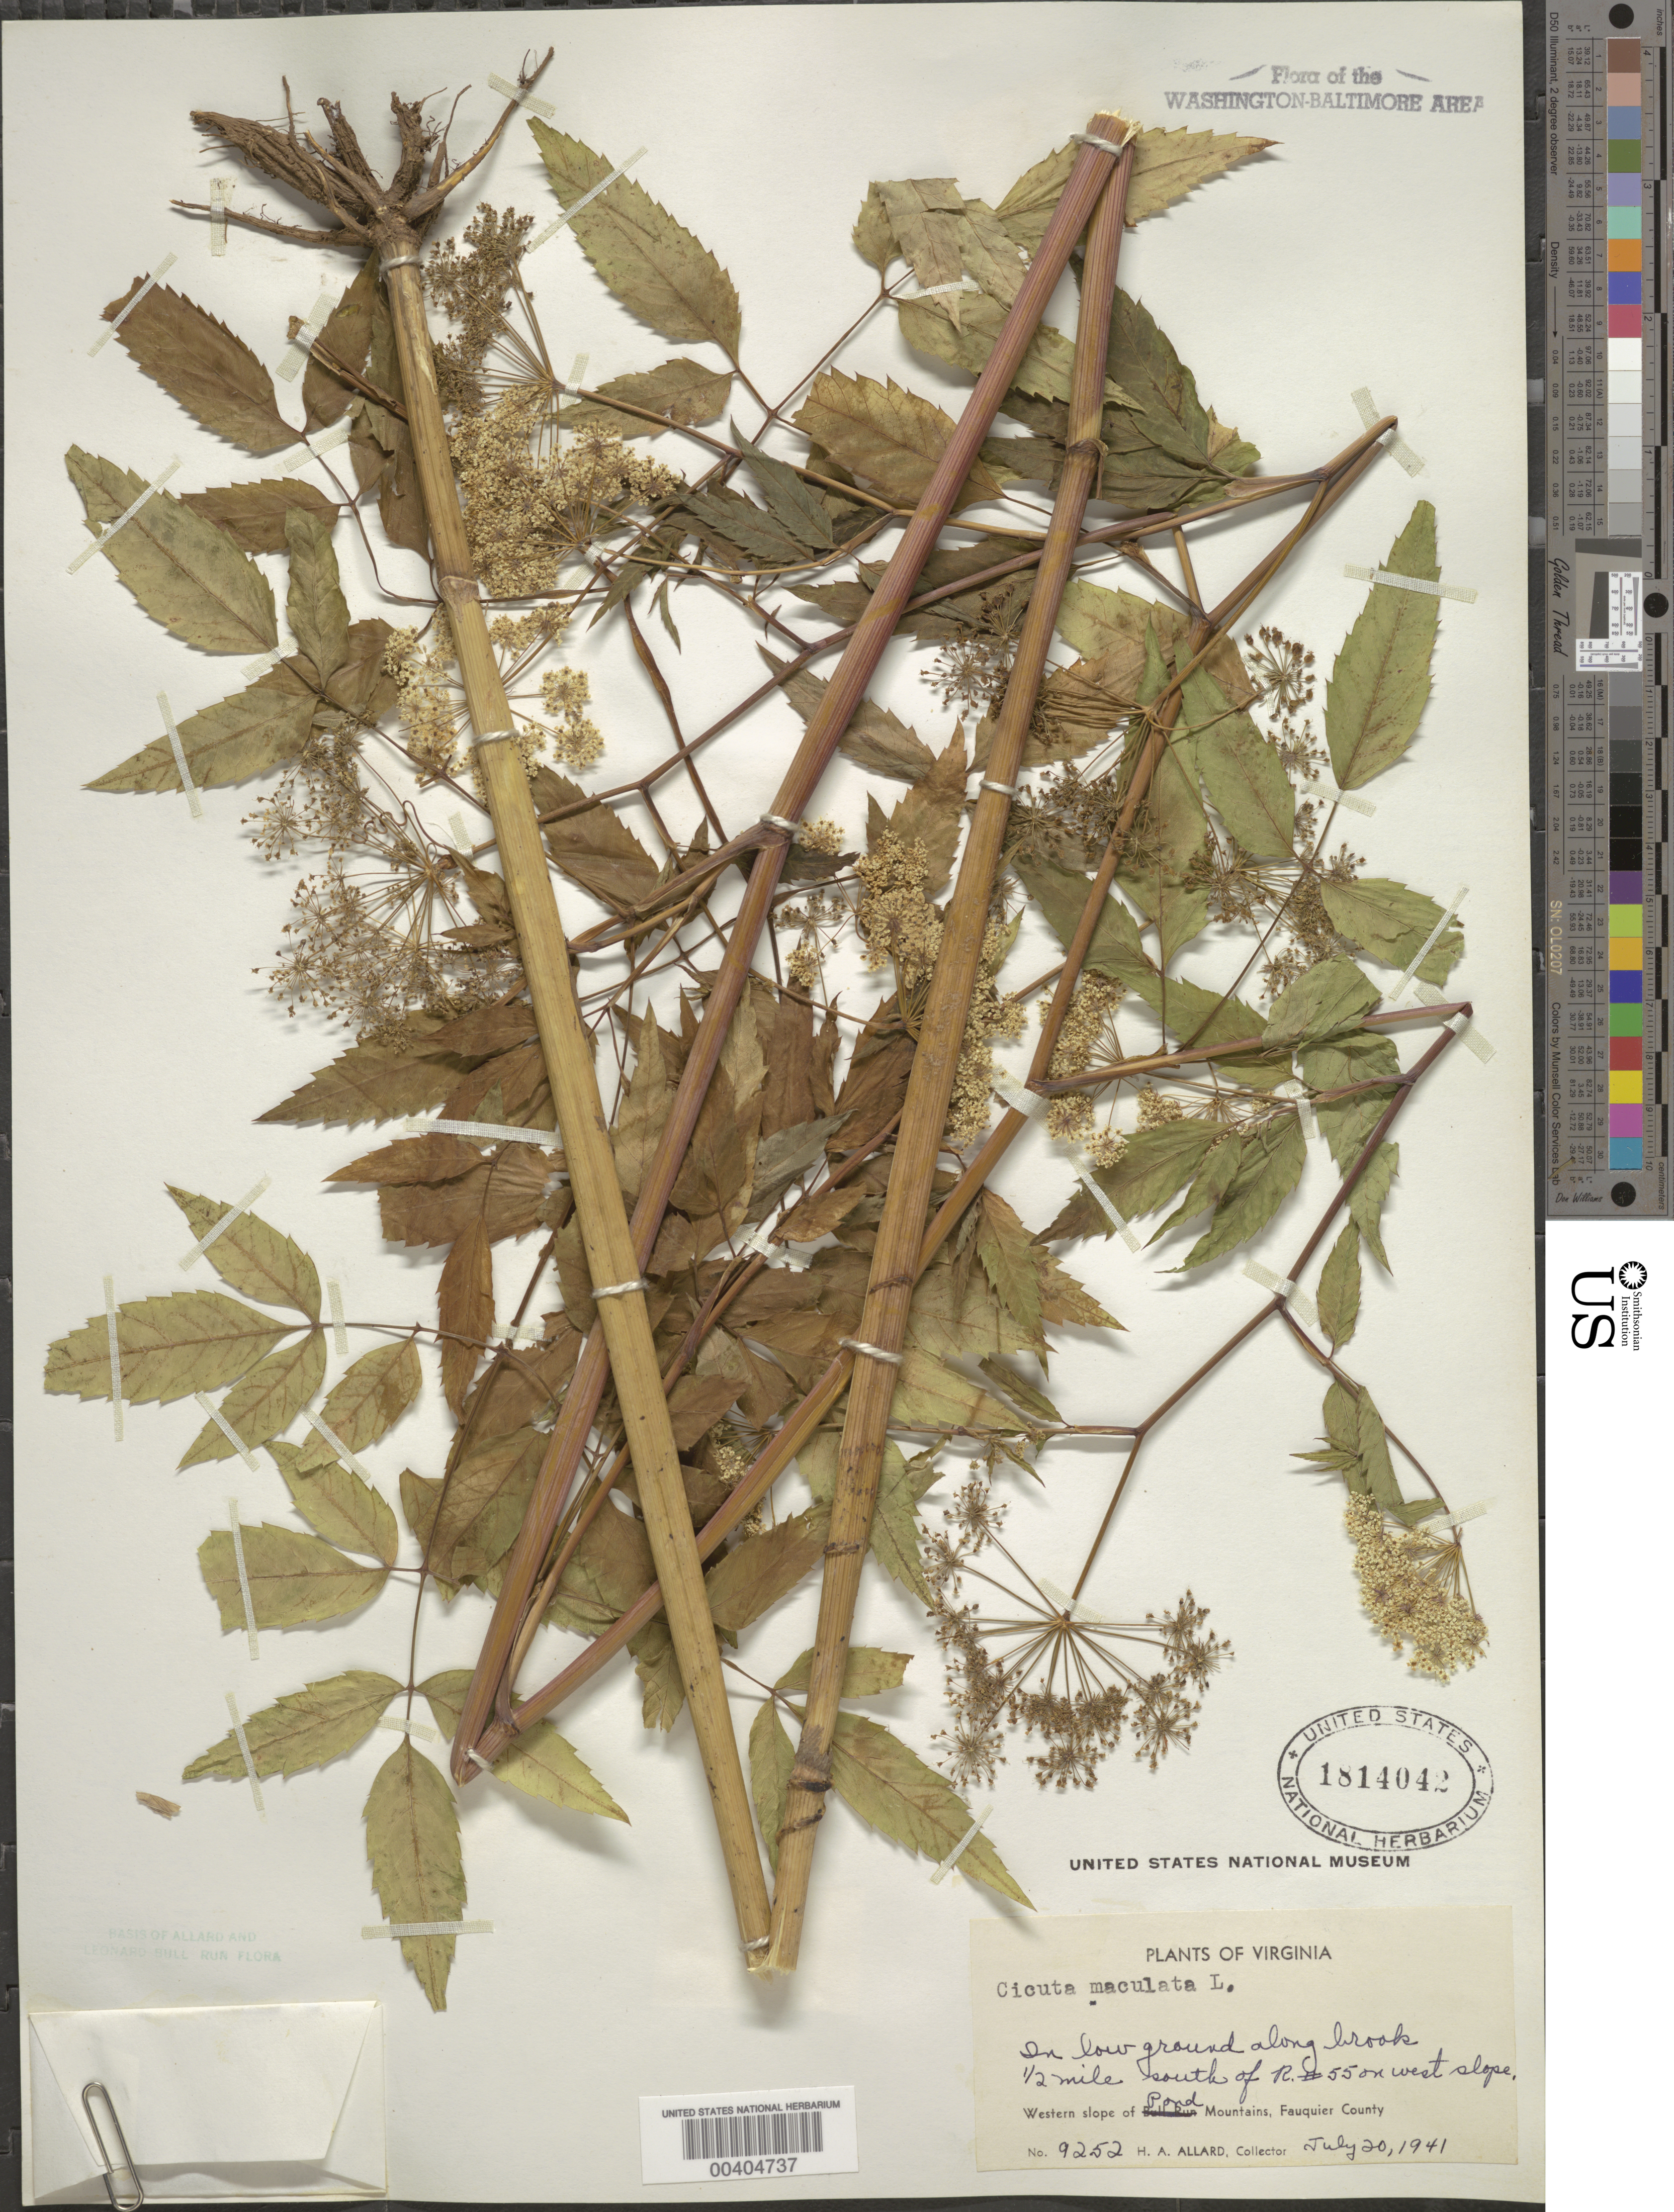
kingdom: Plantae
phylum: Tracheophyta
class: Magnoliopsida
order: Apiales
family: Apiaceae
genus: Cicuta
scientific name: Cicuta maculata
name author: L.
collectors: H. A. Allard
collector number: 9252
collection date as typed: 20 Jul 1941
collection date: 1941-07-20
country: United States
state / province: Virginia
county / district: Fauquier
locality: S of Route 55 western slope of Pond Mountain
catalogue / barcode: US 1814042